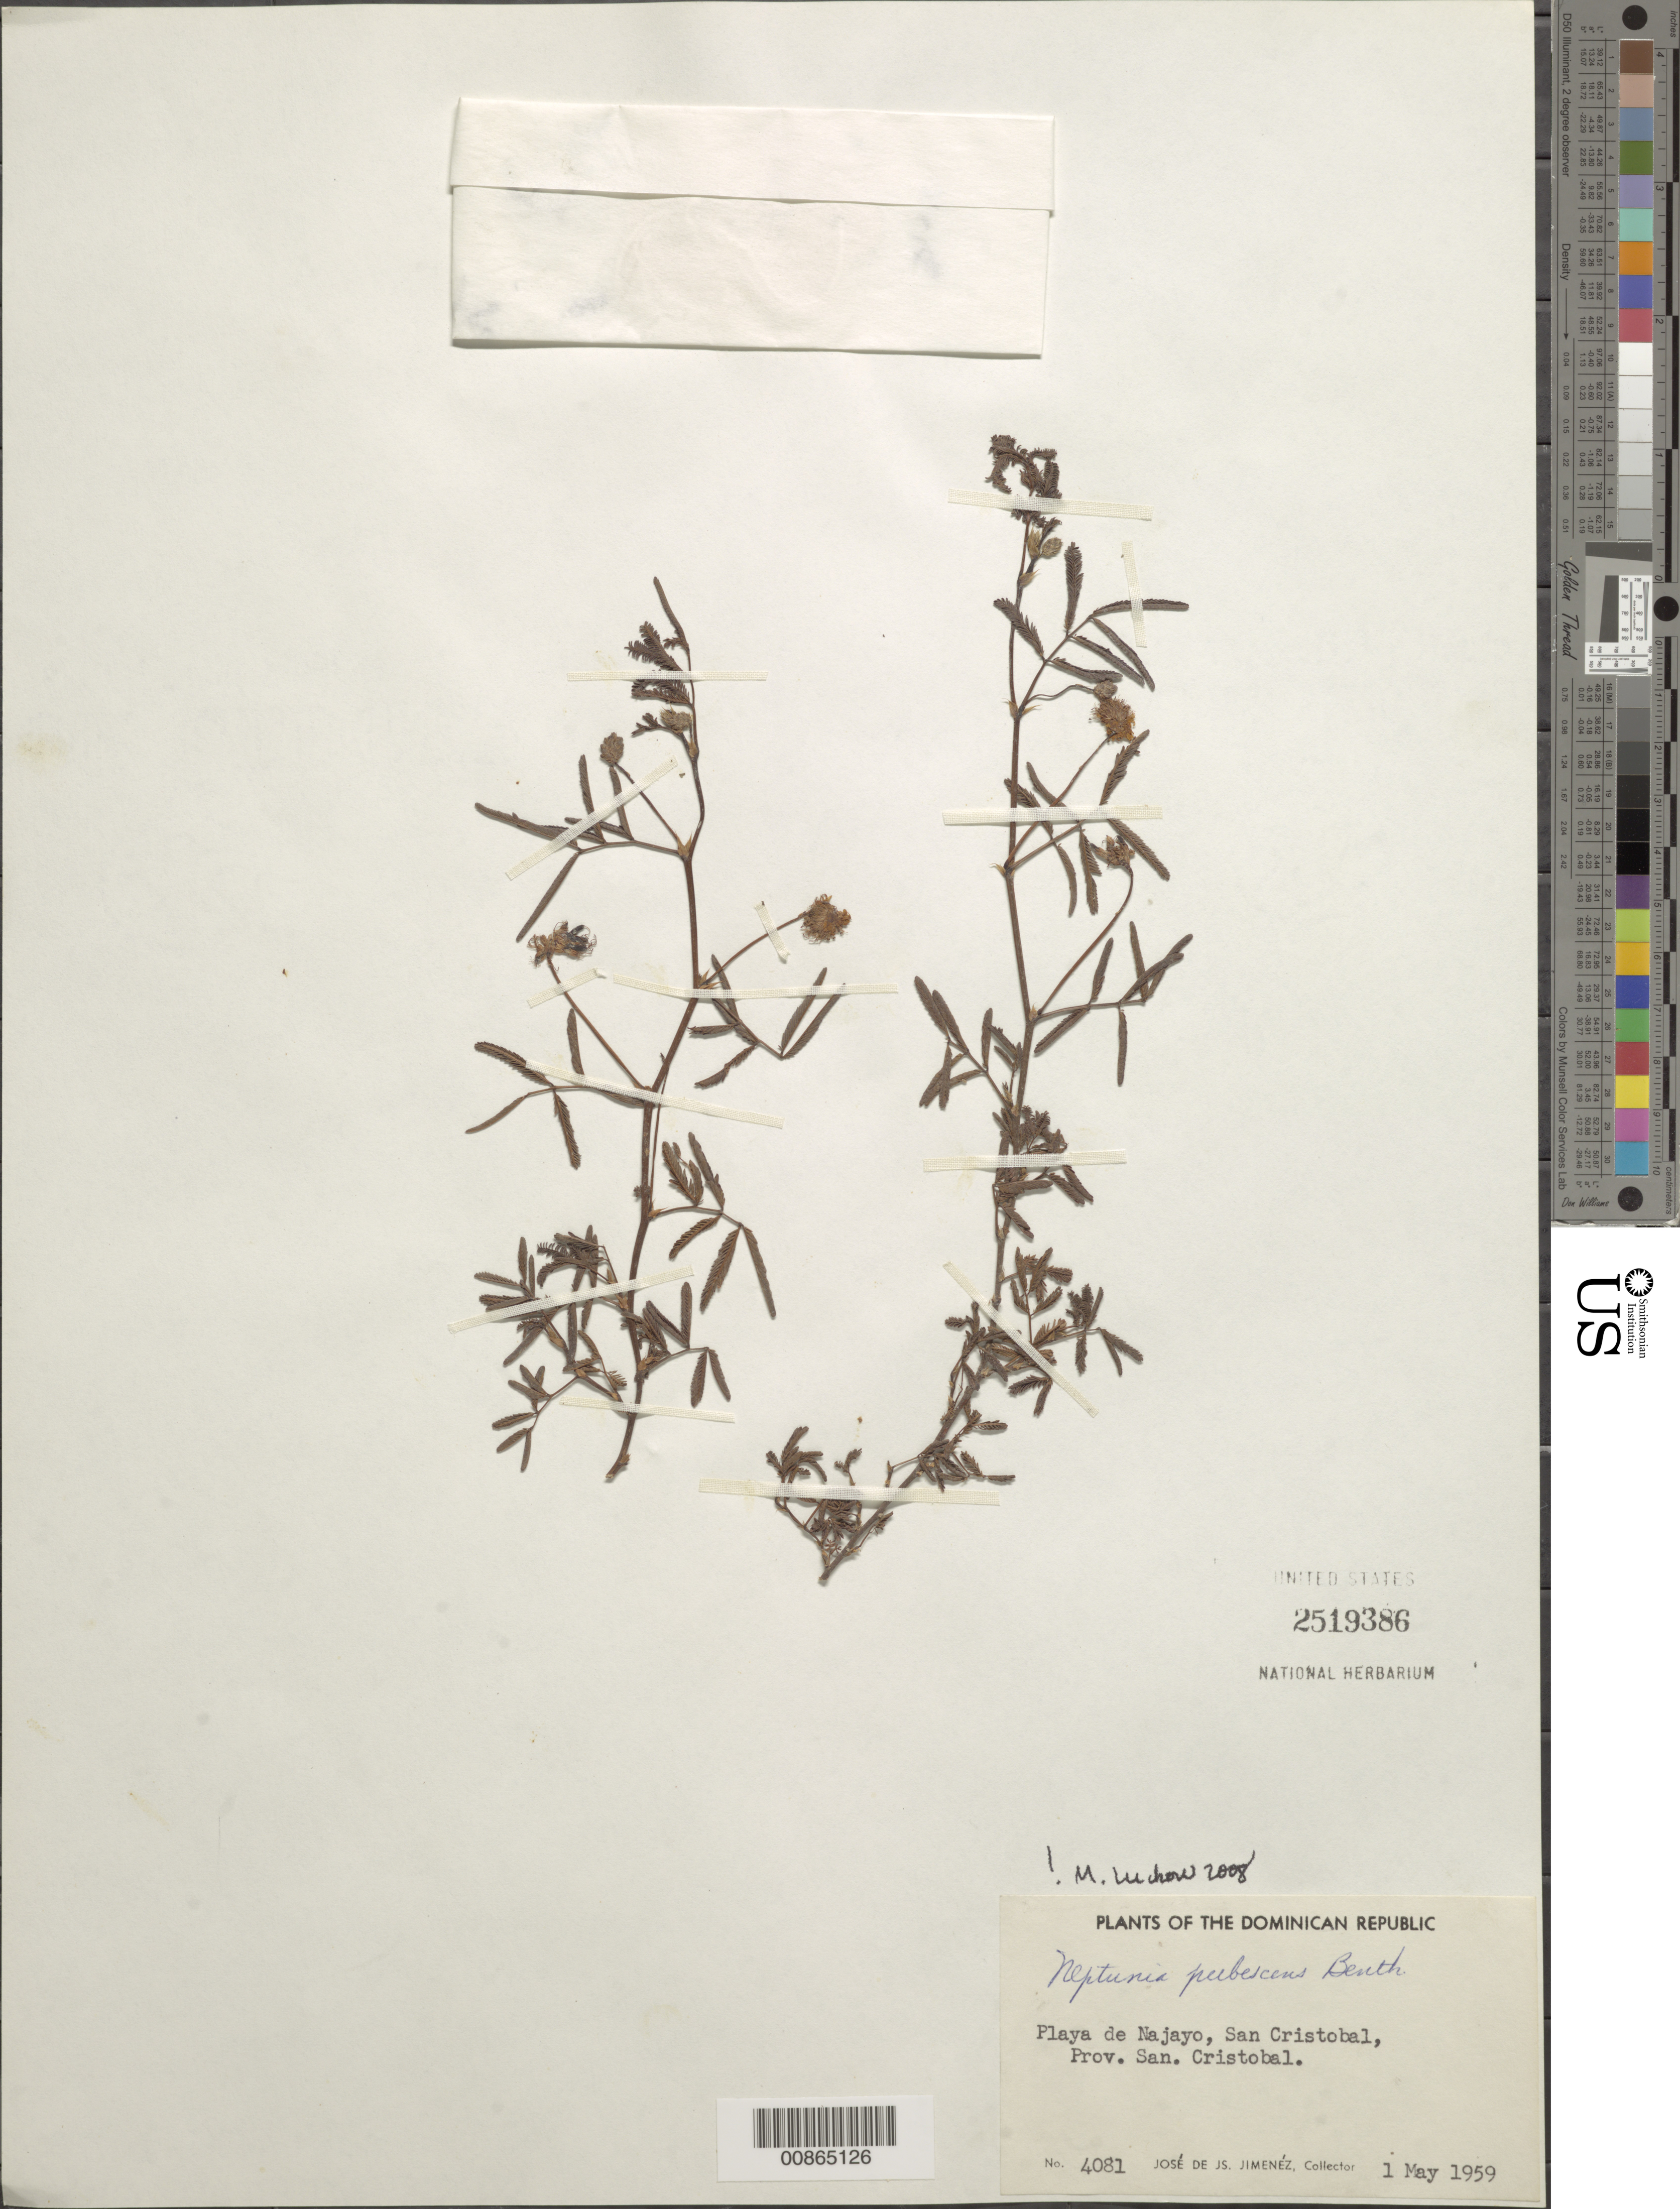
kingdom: Plantae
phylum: Tracheophyta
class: Magnoliopsida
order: Fabales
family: Fabaceae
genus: Neptunia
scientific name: Neptunia pubescens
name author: Benth.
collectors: J. J. Jiménez Almonte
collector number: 4081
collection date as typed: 01 May 1959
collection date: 1959-05-01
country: Dominican Republic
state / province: San Cristobal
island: Hispaniola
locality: Playa de Najayo, San Cristóbal.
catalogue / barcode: US 2519386